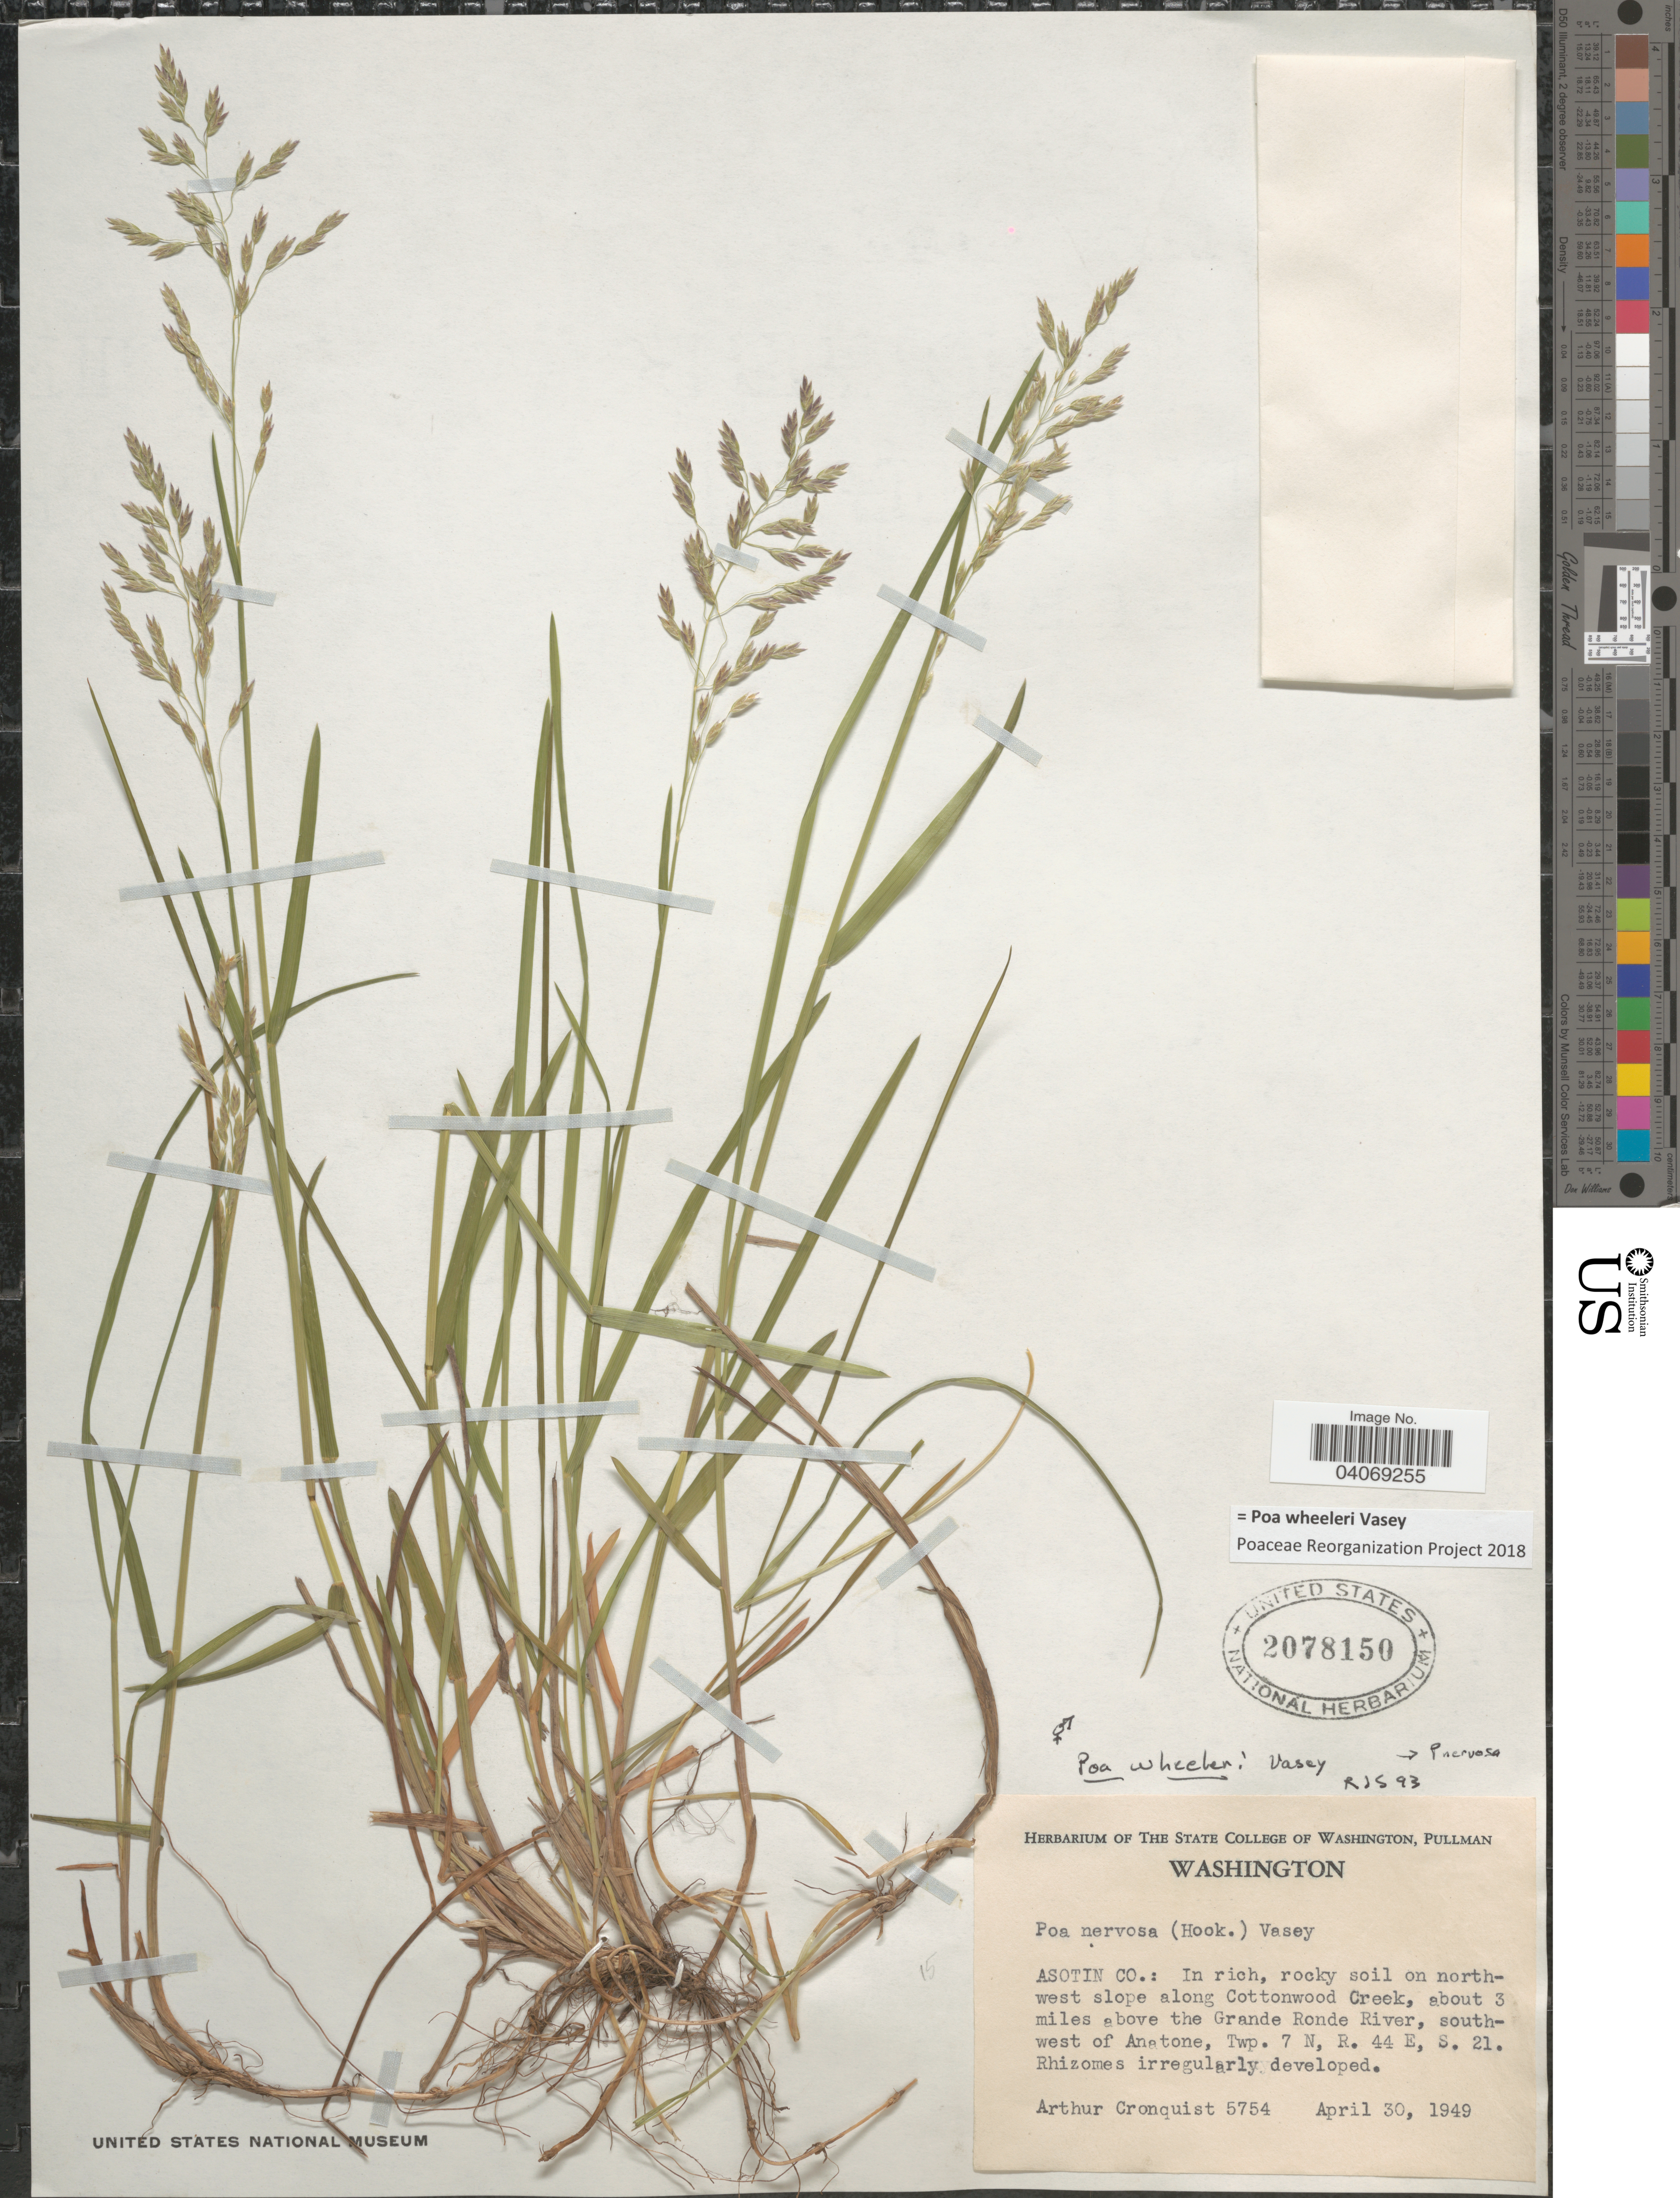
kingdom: Plantae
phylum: Tracheophyta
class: Liliopsida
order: Poales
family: Poaceae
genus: Poa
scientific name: Poa wheeleri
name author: Vasey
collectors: A. J. Cronquist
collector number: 5754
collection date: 1949-04-30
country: United States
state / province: Washington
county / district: Asotin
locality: Asotin Co.: In rich, rocky soil on north-west slope along Cottonwood Creek, about 3 miles above the Grande Ronde River, south-west of Anatone, Twp. 7 N, R. 44 E, S. 21.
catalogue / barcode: US 2078150